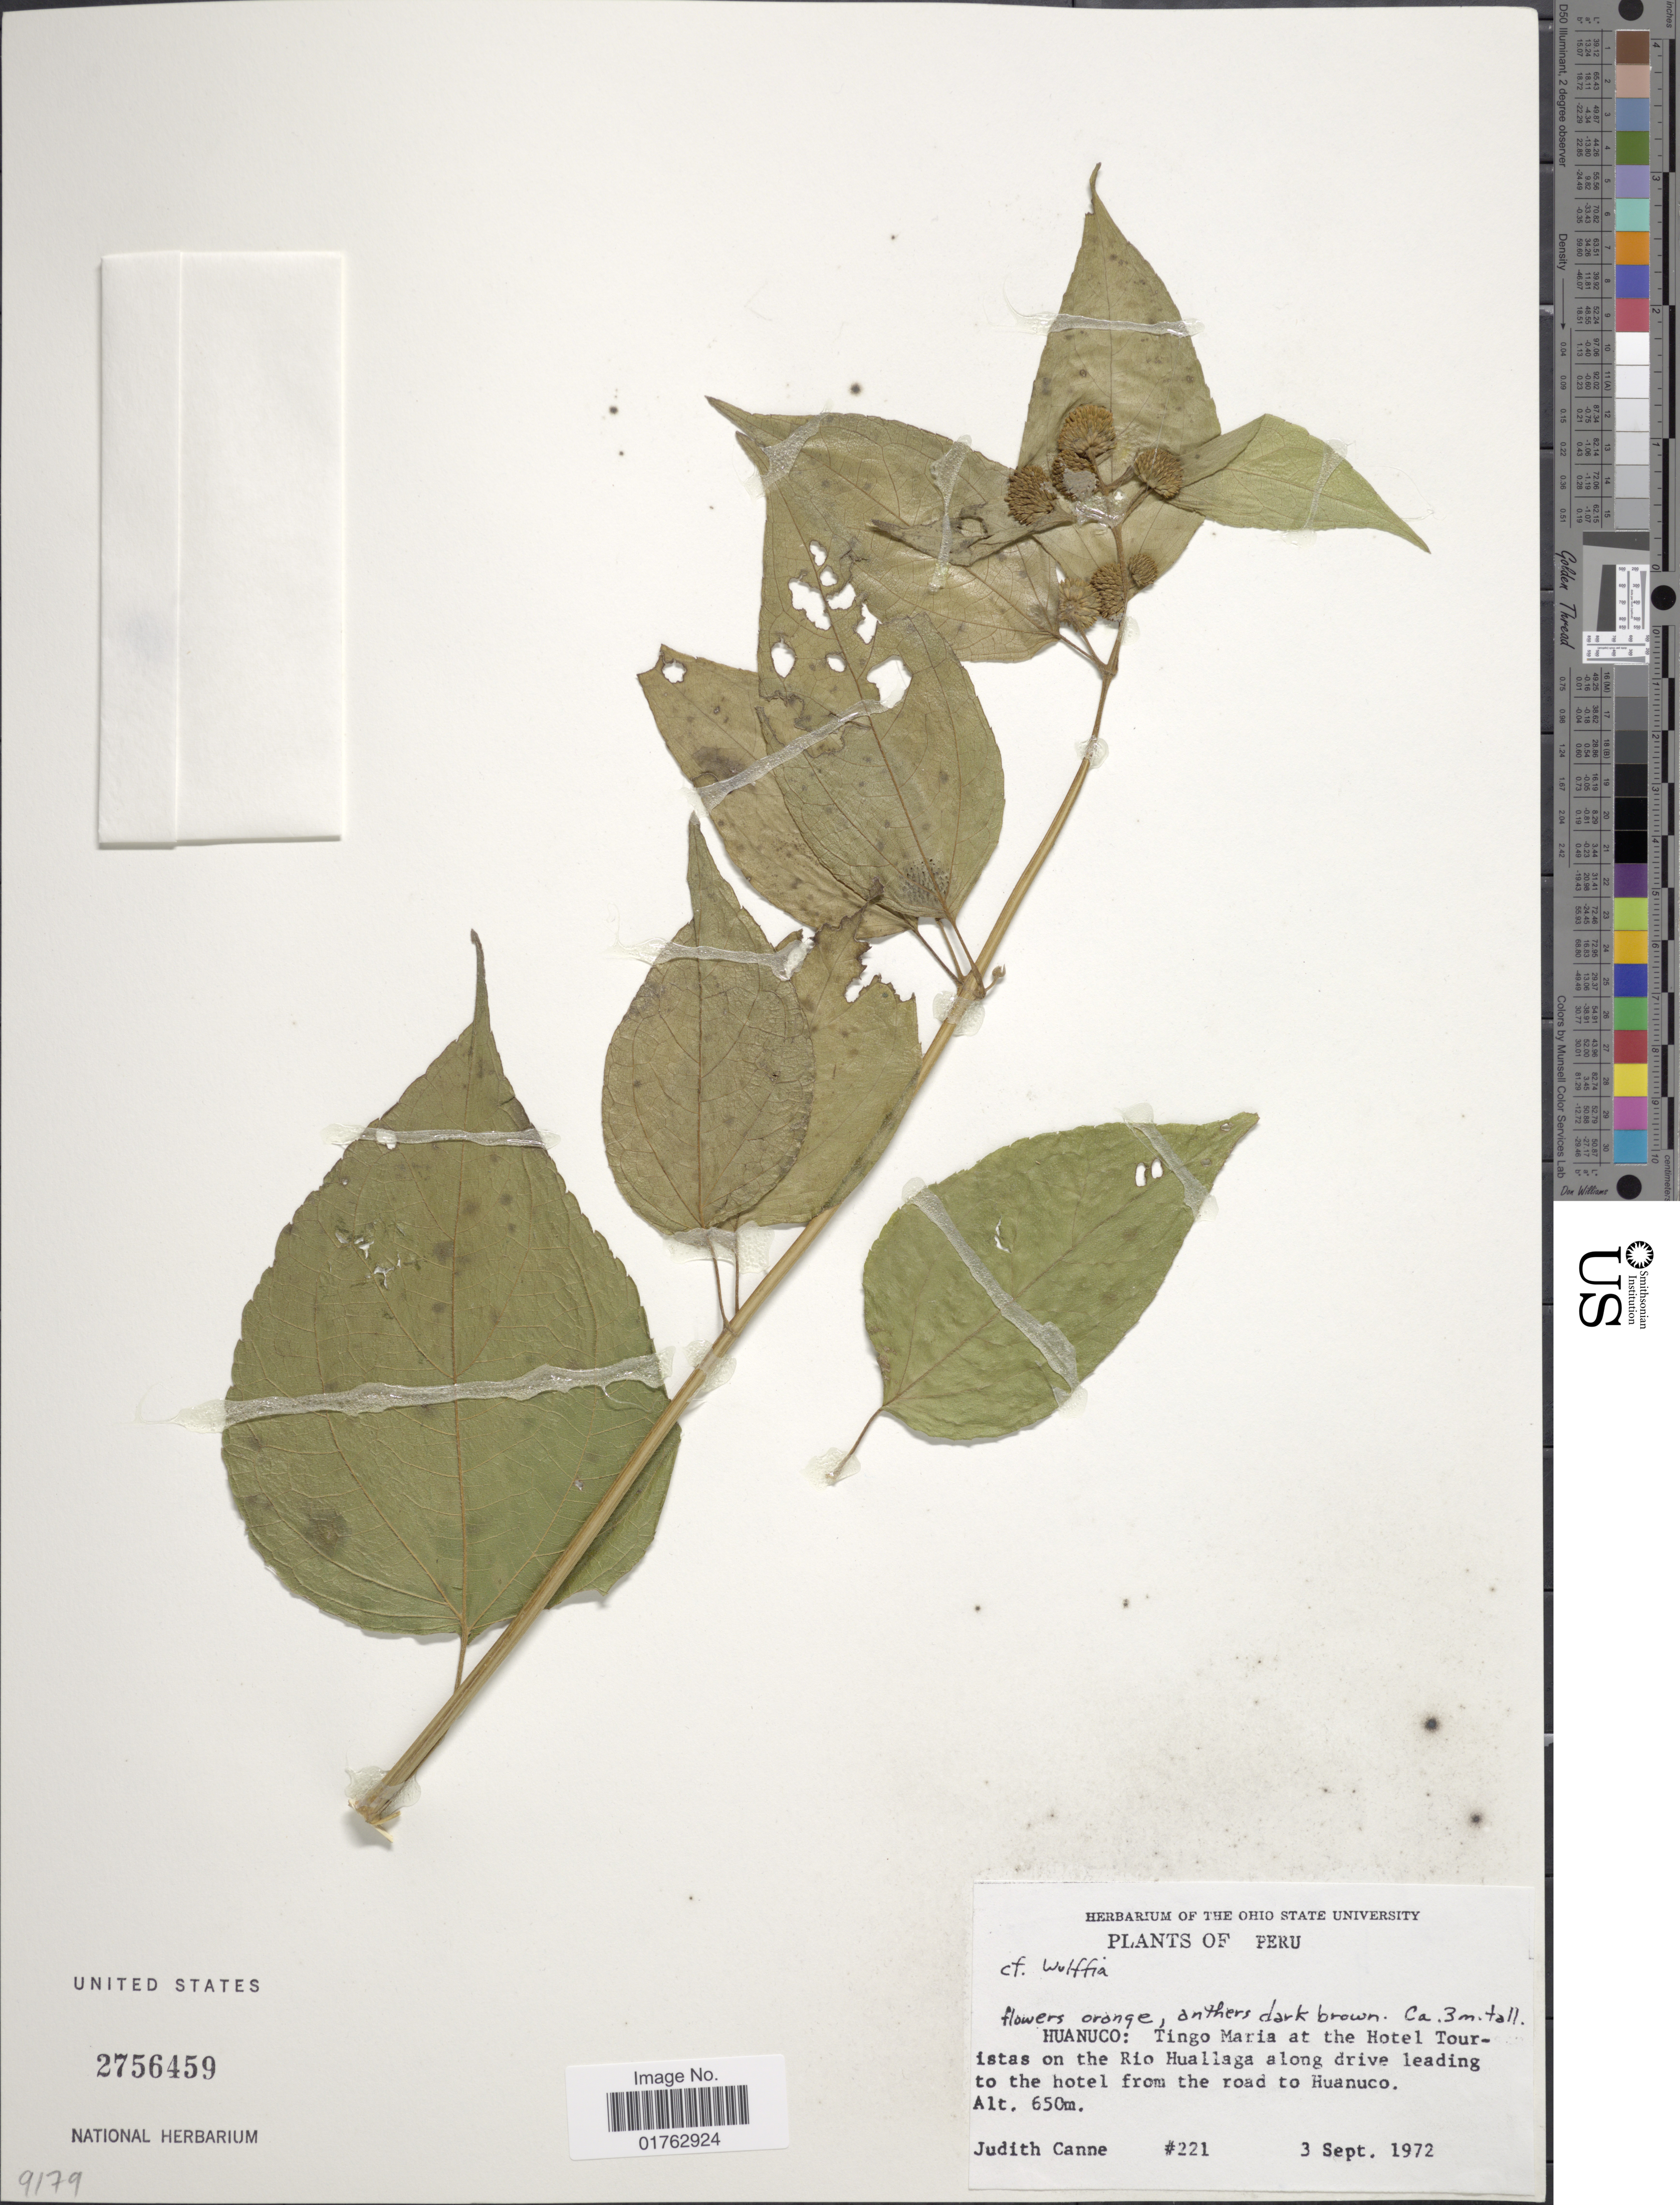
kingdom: Plantae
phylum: Tracheophyta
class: Magnoliopsida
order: Asterales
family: Asteraceae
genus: Wulffia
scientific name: Wulffia sp.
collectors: J. M. Canne-Hilliker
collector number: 221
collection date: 1972-09-03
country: Peru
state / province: Huánuco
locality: Tingo Maria at the Hotel Touristas on the Rio Huallaga along drive leading to hotel from the road to Huanuco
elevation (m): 650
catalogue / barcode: US 2756459